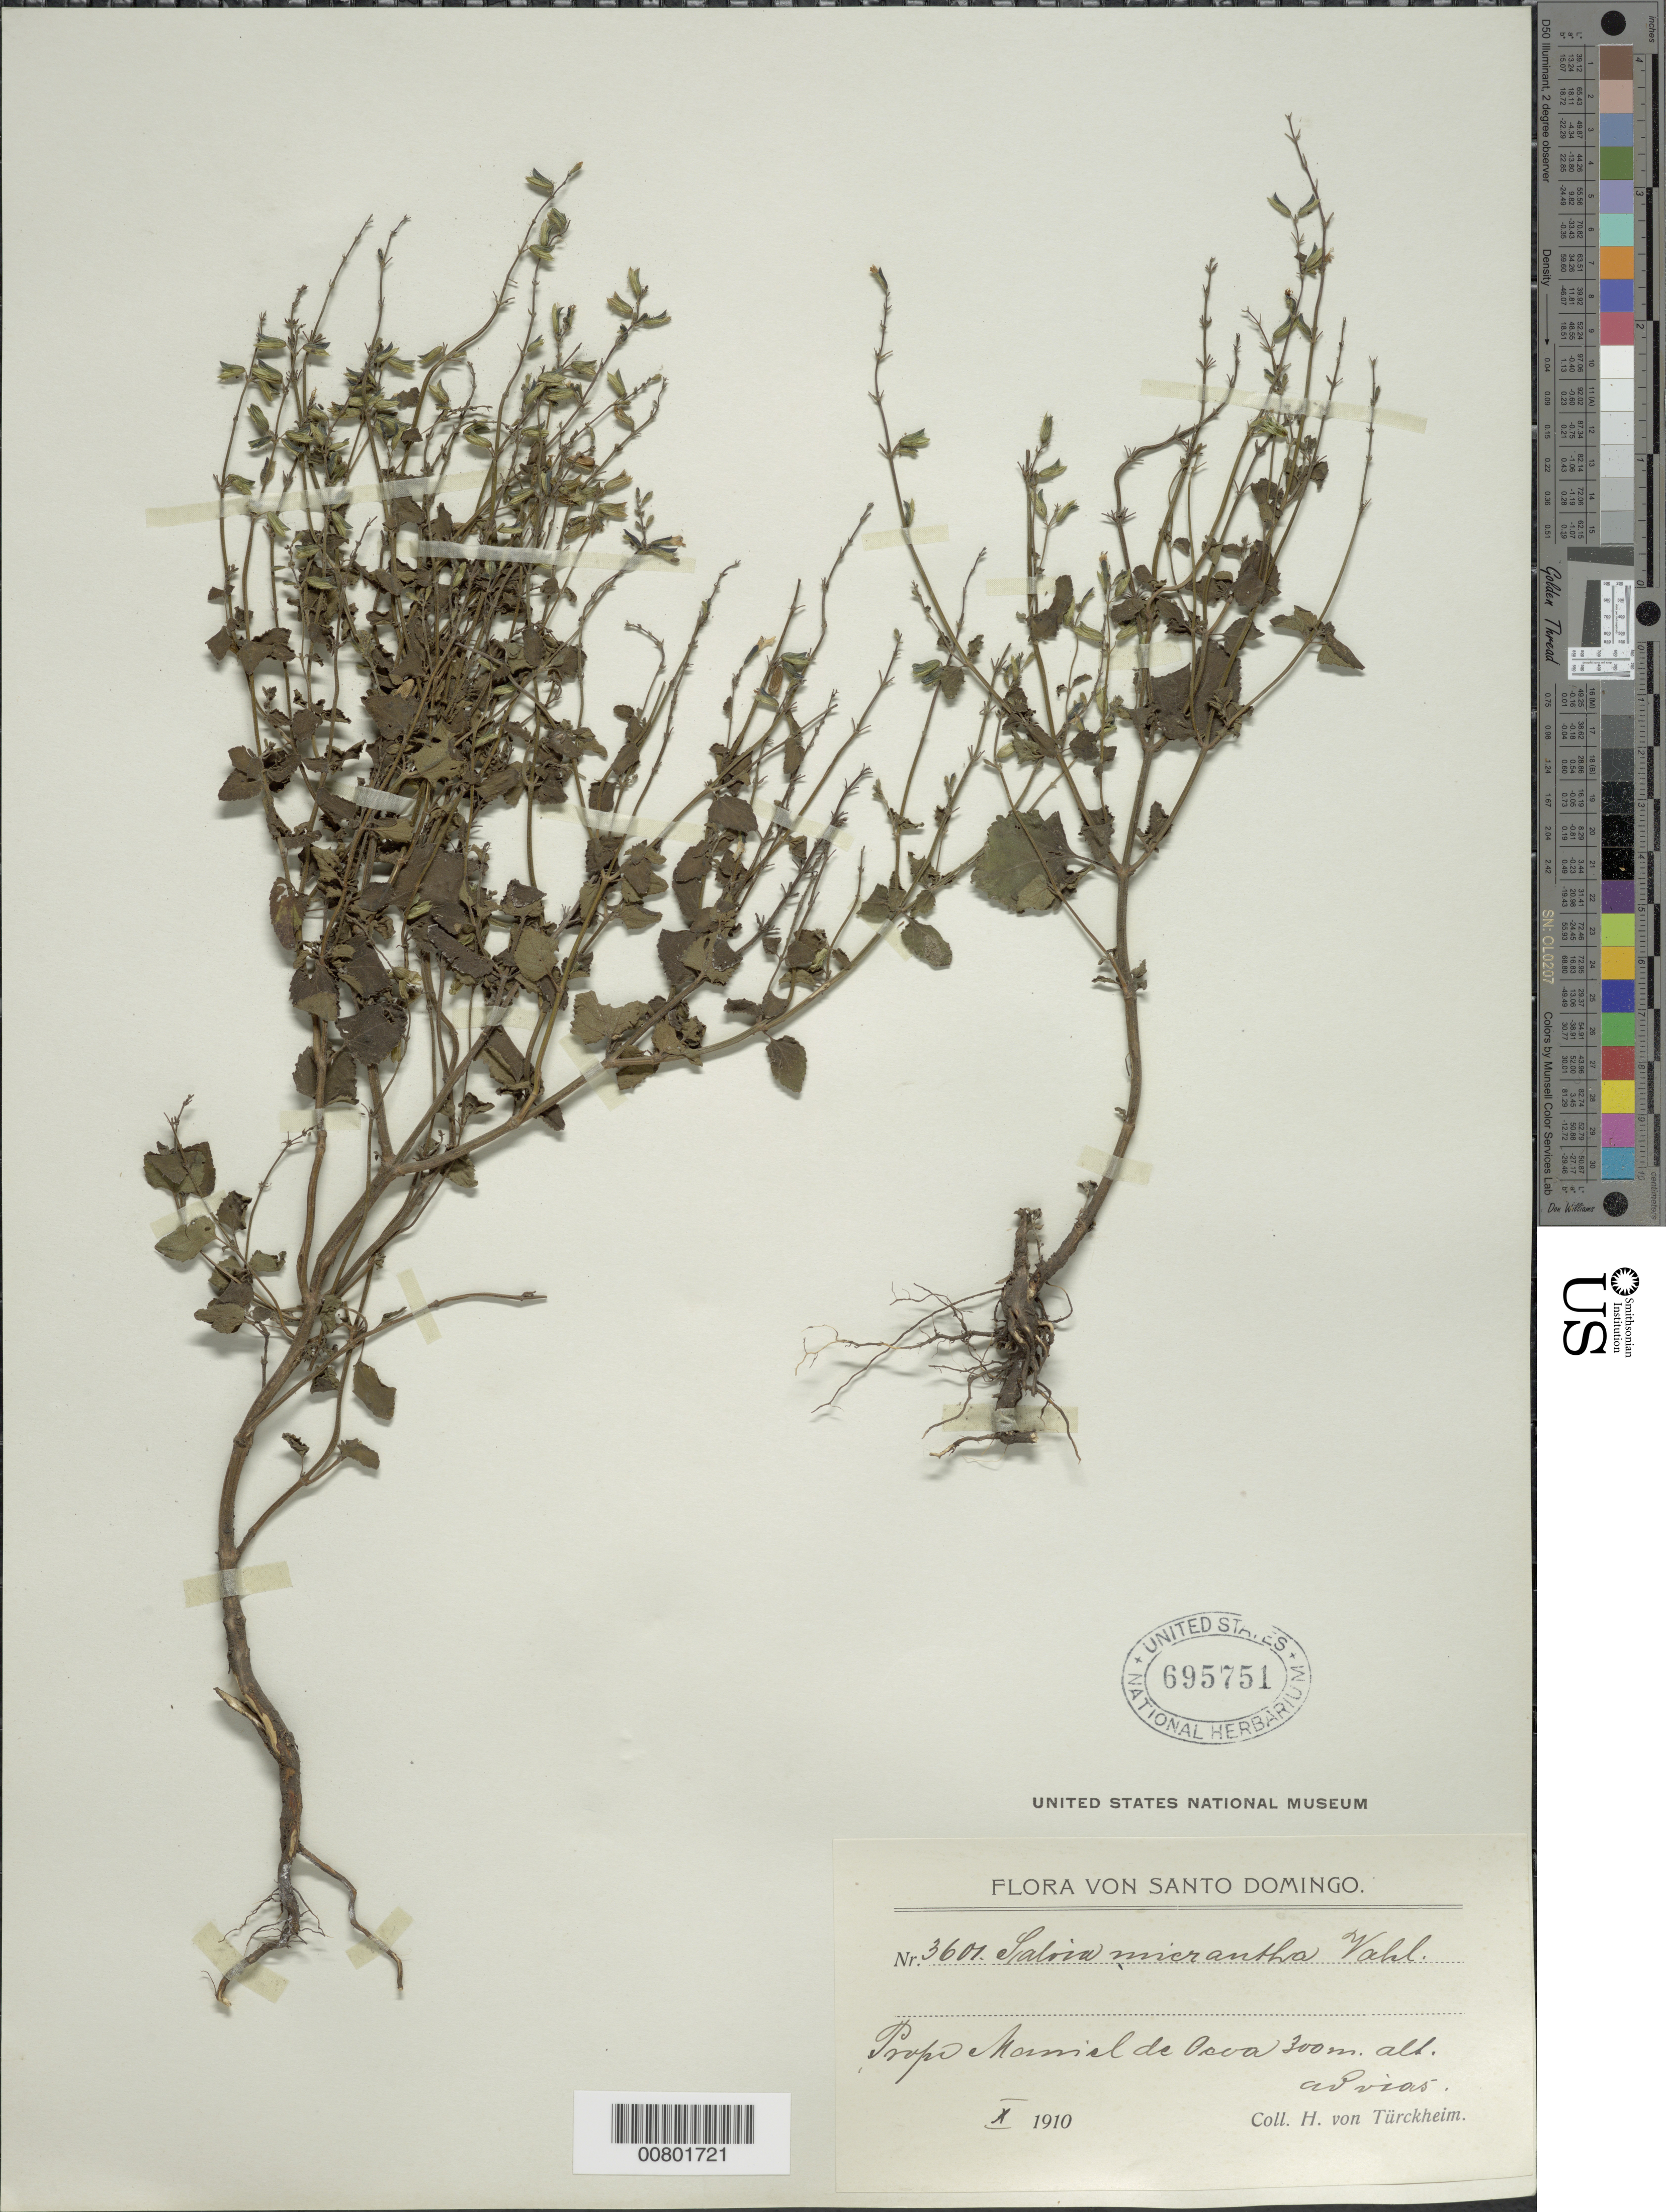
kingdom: Plantae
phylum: Tracheophyta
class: Magnoliopsida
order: Lamiales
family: Lamiaceae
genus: Salvia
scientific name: Salvia micrantha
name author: Vahl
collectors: H. von Türckheim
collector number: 3601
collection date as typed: Oct 1910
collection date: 1910-10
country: Dominican Republic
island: Hispaniola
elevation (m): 300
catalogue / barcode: US 695751